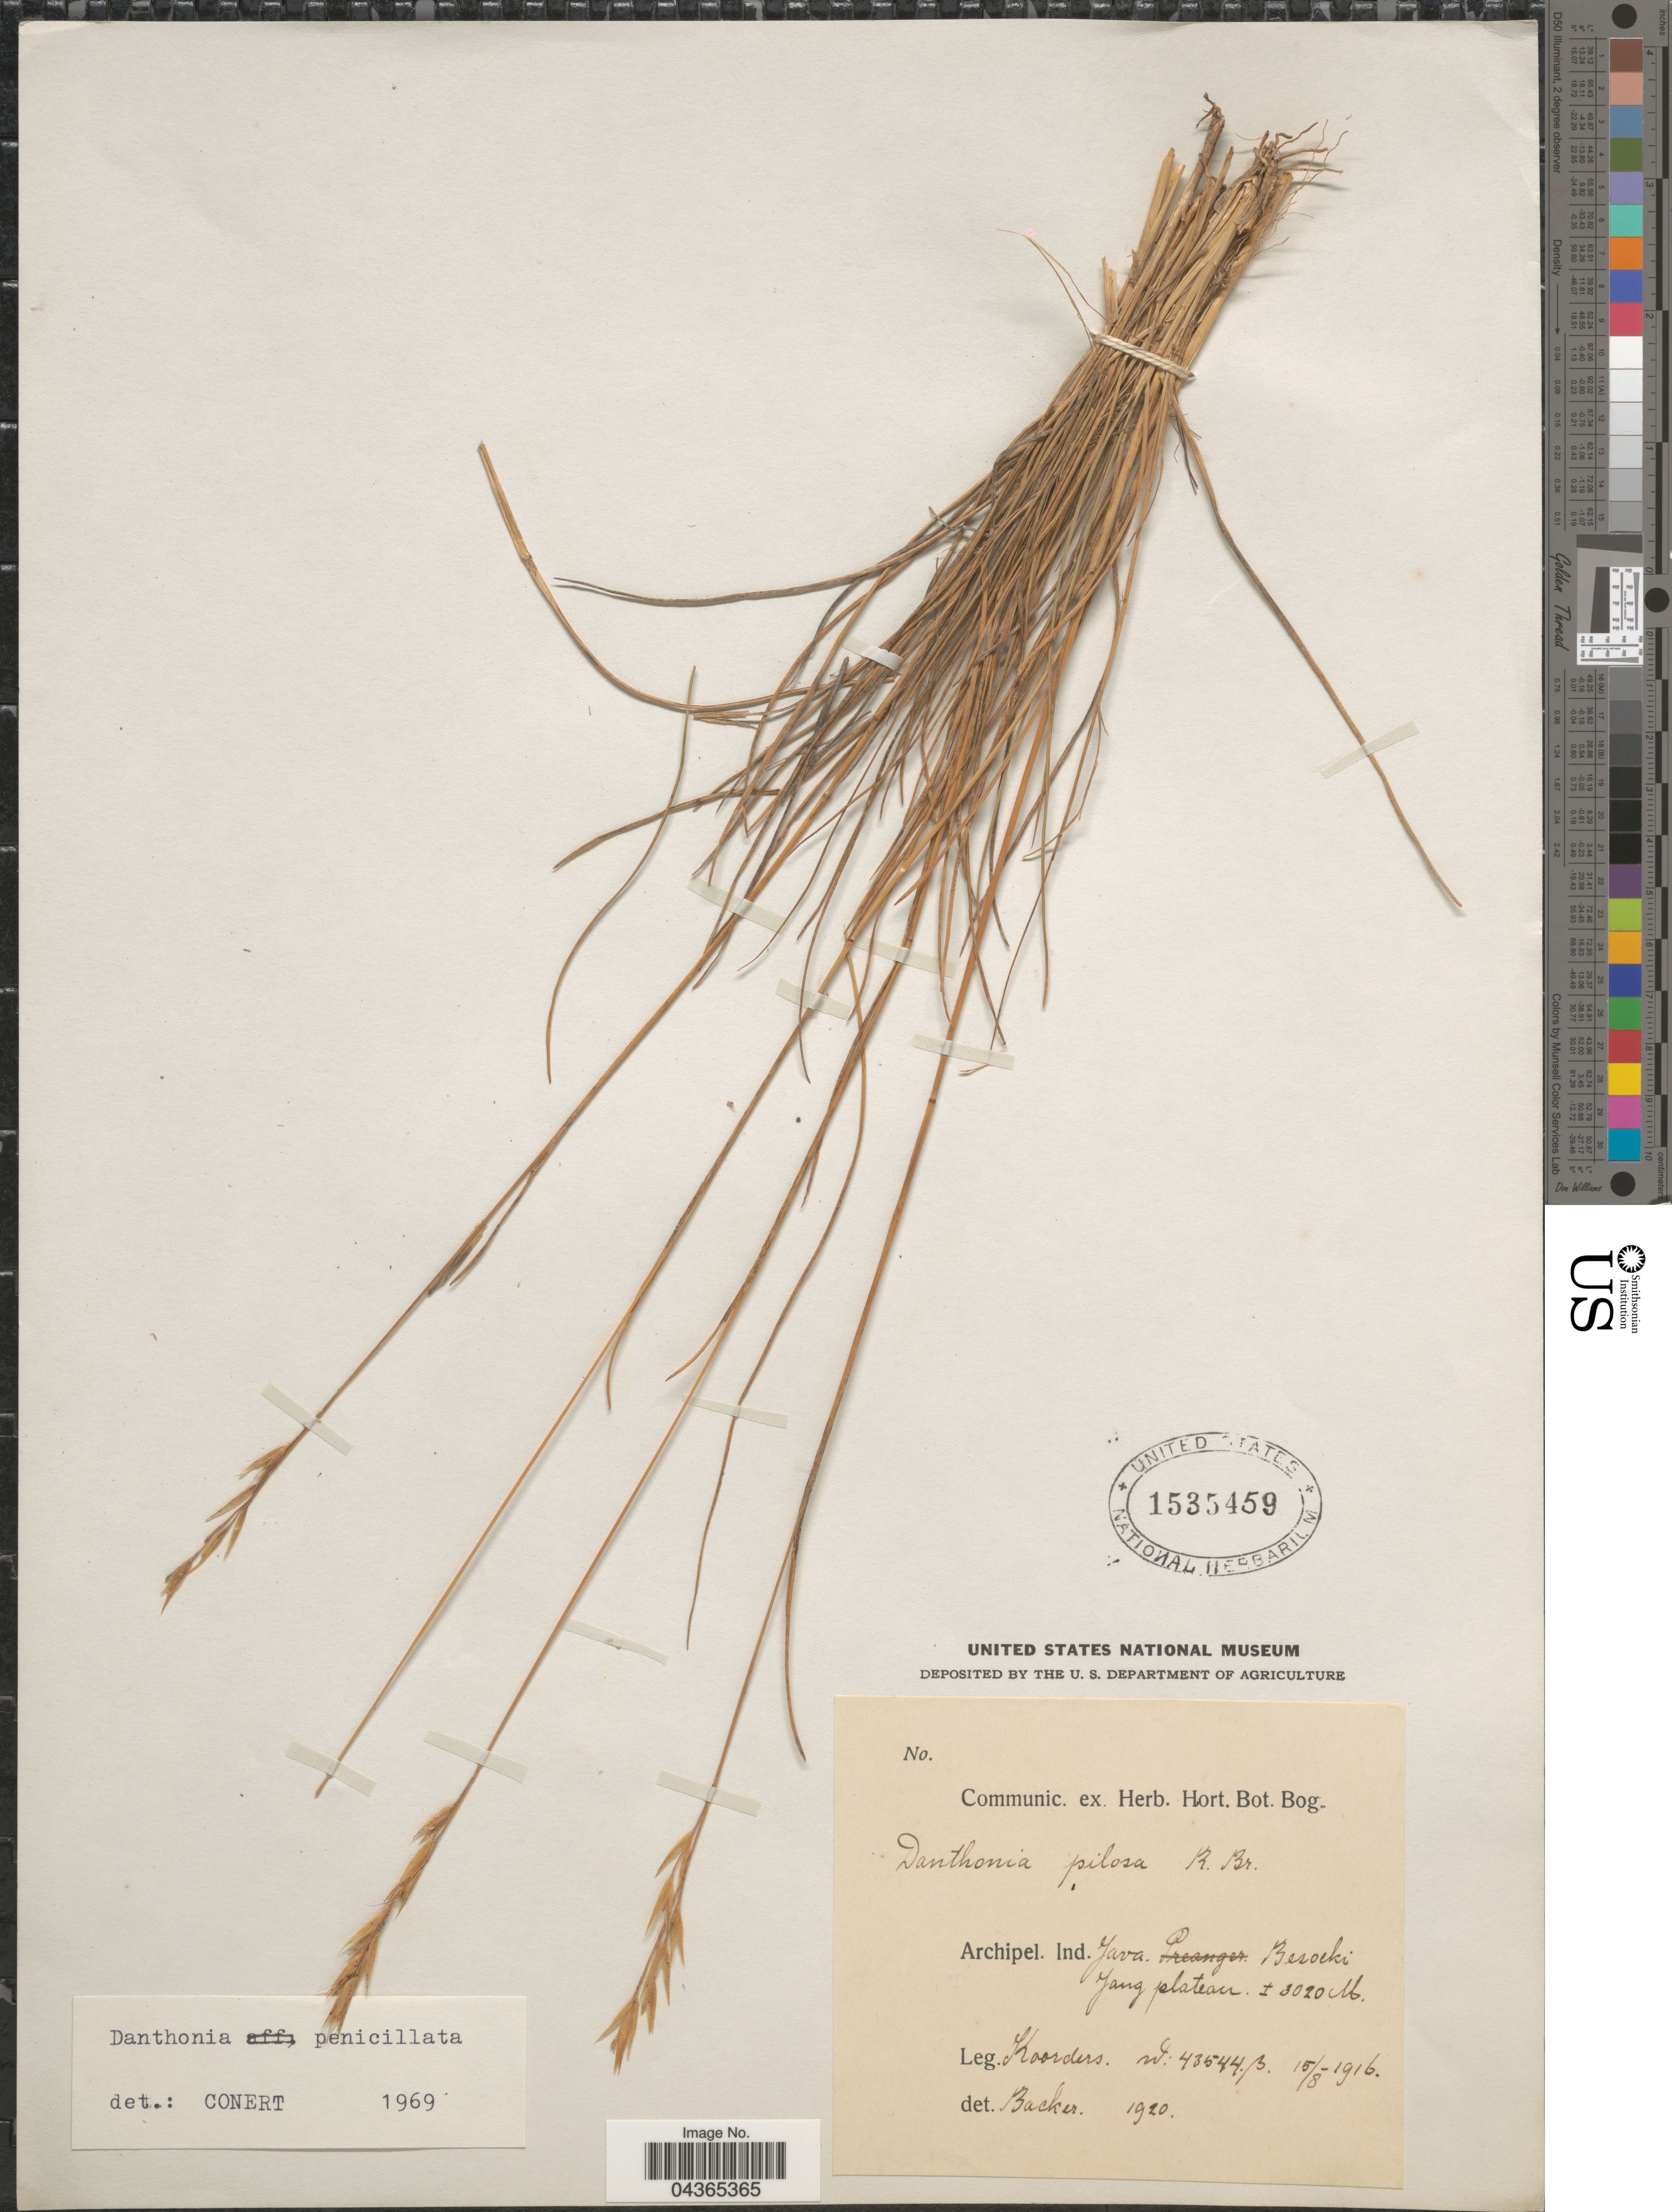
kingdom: Plantae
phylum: Tracheophyta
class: Liliopsida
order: Poales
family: Poaceae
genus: Rytidosperma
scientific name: Rytidosperma penicillatum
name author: (Labill.) Connor & Edgar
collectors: Koorders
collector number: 43544B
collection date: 1916-08-15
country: Indonesia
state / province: Java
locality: Archipel. Ind. Java. Besoeki Jang plateau.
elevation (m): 3020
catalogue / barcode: US 1535459